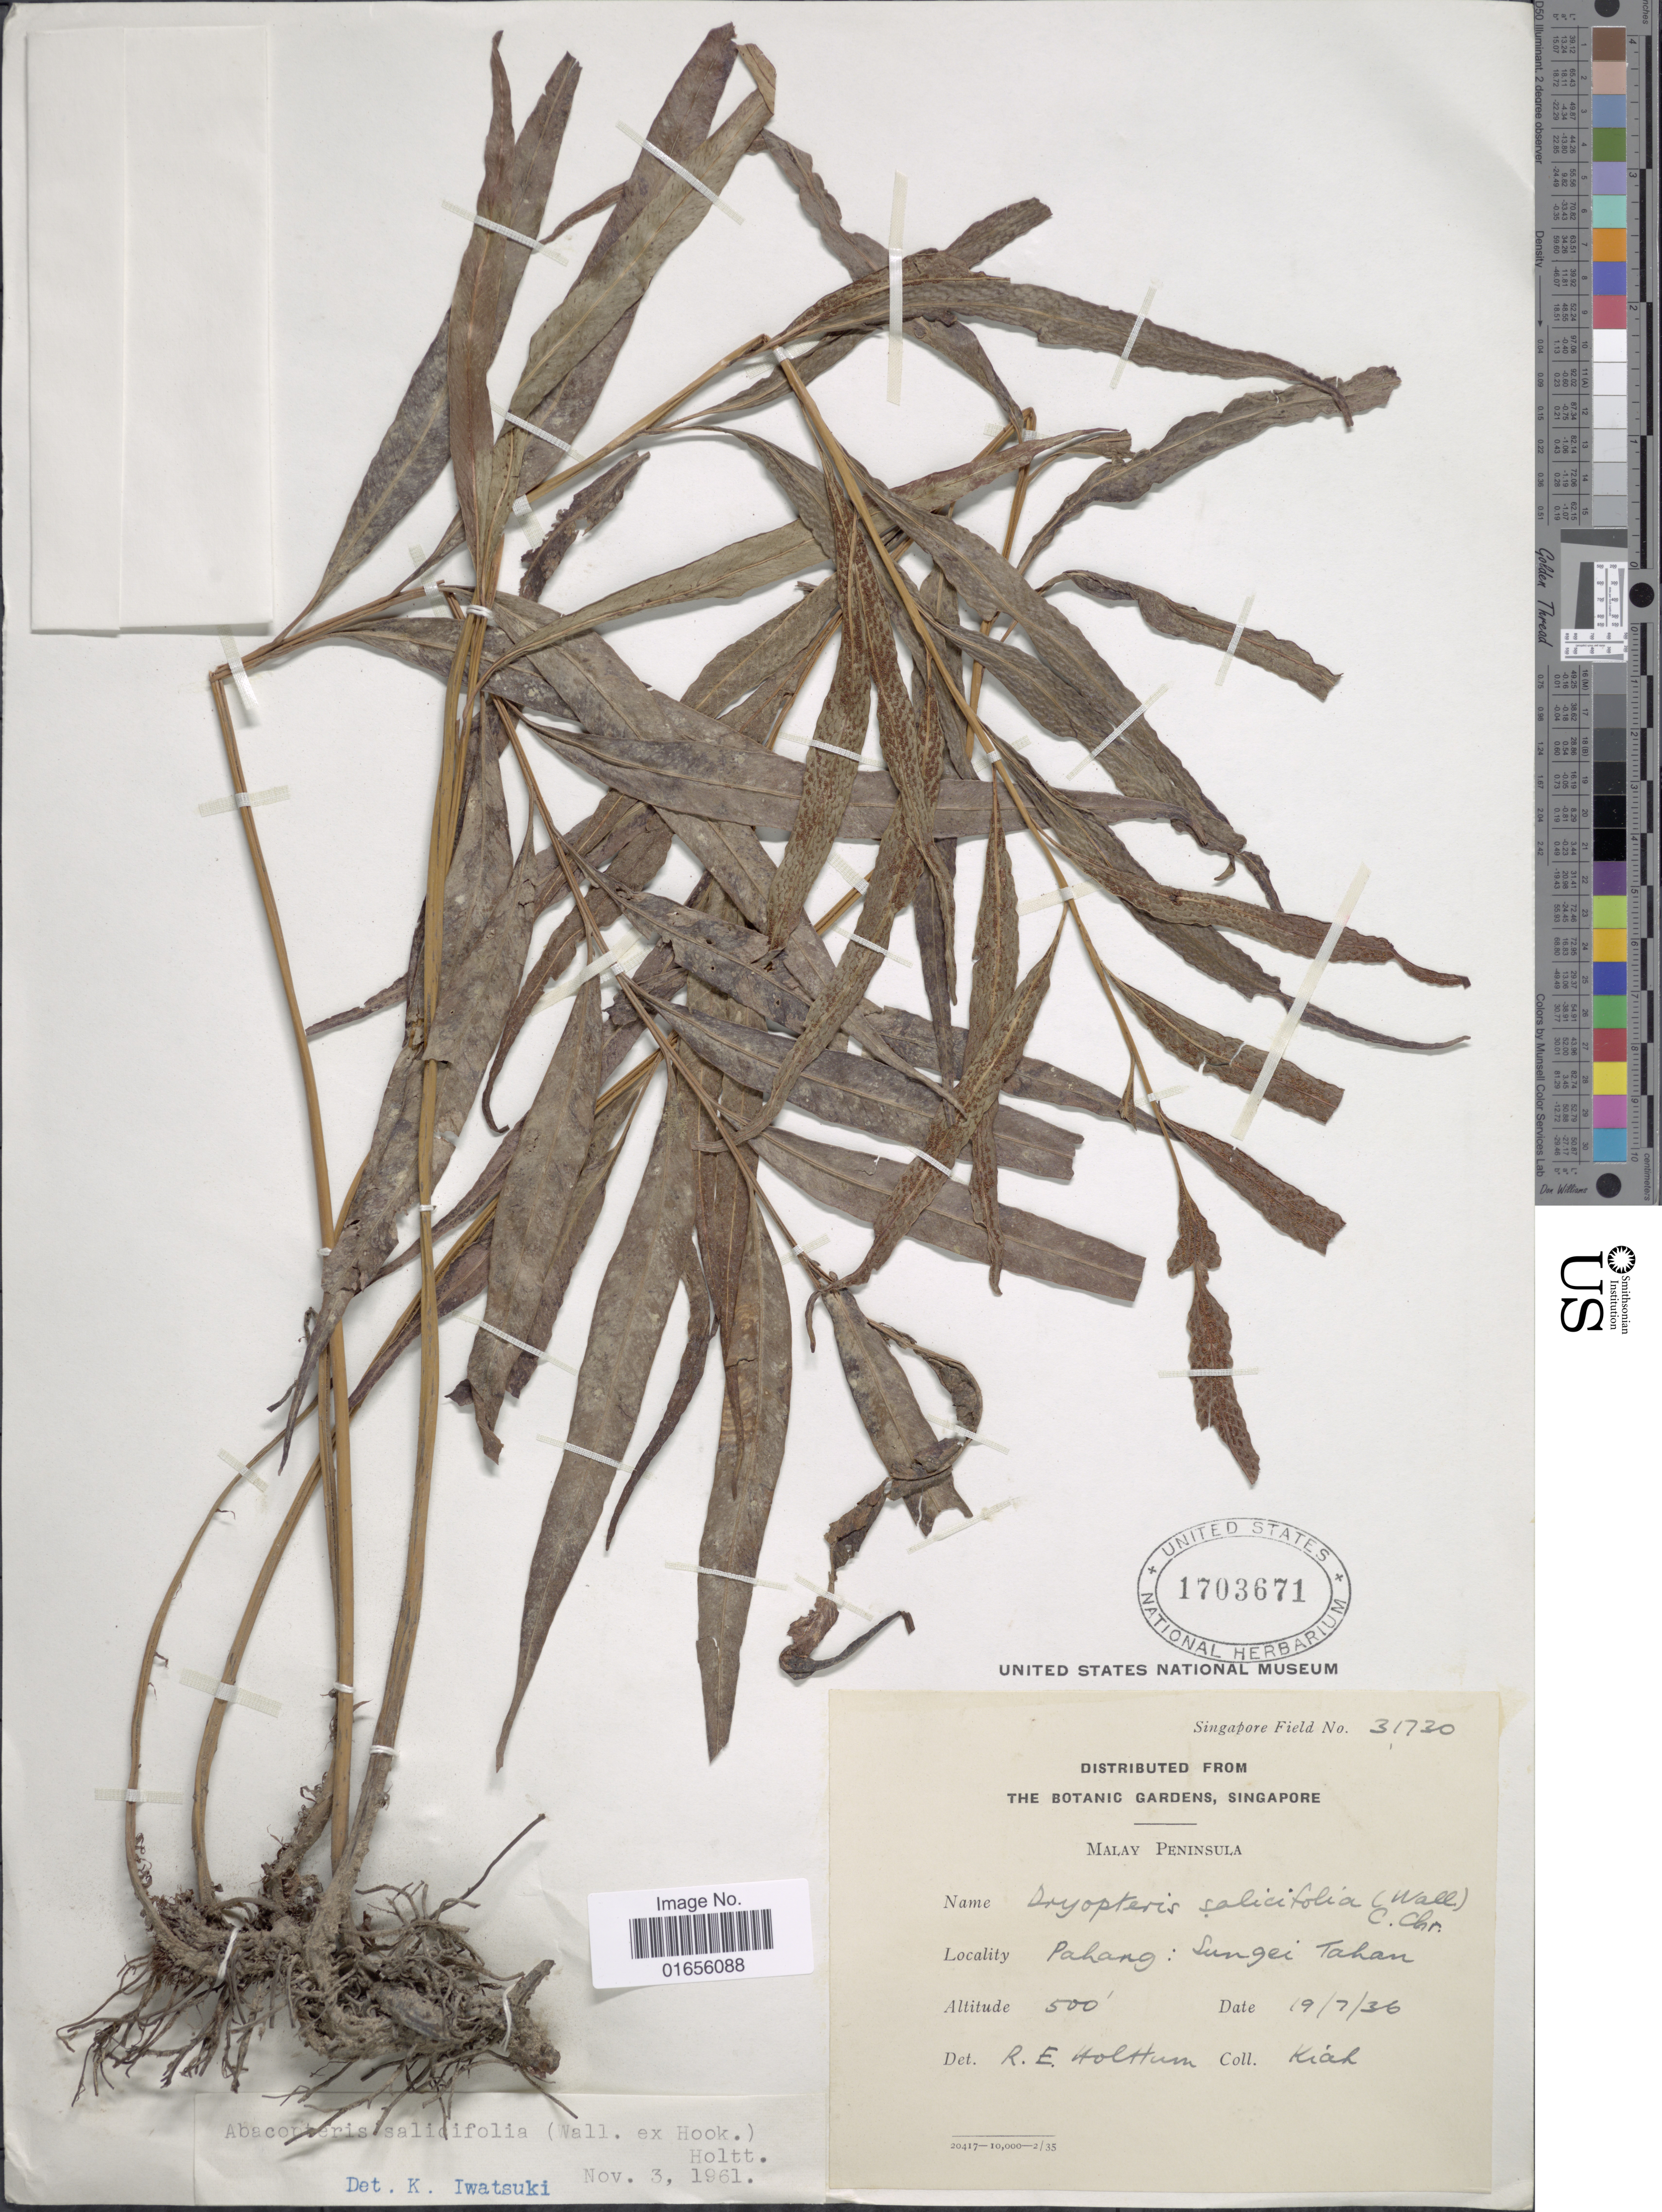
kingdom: Plantae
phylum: Tracheophyta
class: Polypodiopsida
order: Polypodiales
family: Thelypteridaceae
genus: Pronephrium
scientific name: Pronephrium salicifolium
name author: (Wall.) Holttum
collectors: -. Kiah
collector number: Singapore Field No. 31730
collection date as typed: Transcribed d/m/y: 17/7/36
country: Malaysia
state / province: Pahang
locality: Malay Peninsula, Sungei Tahan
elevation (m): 152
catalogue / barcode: US 1703671